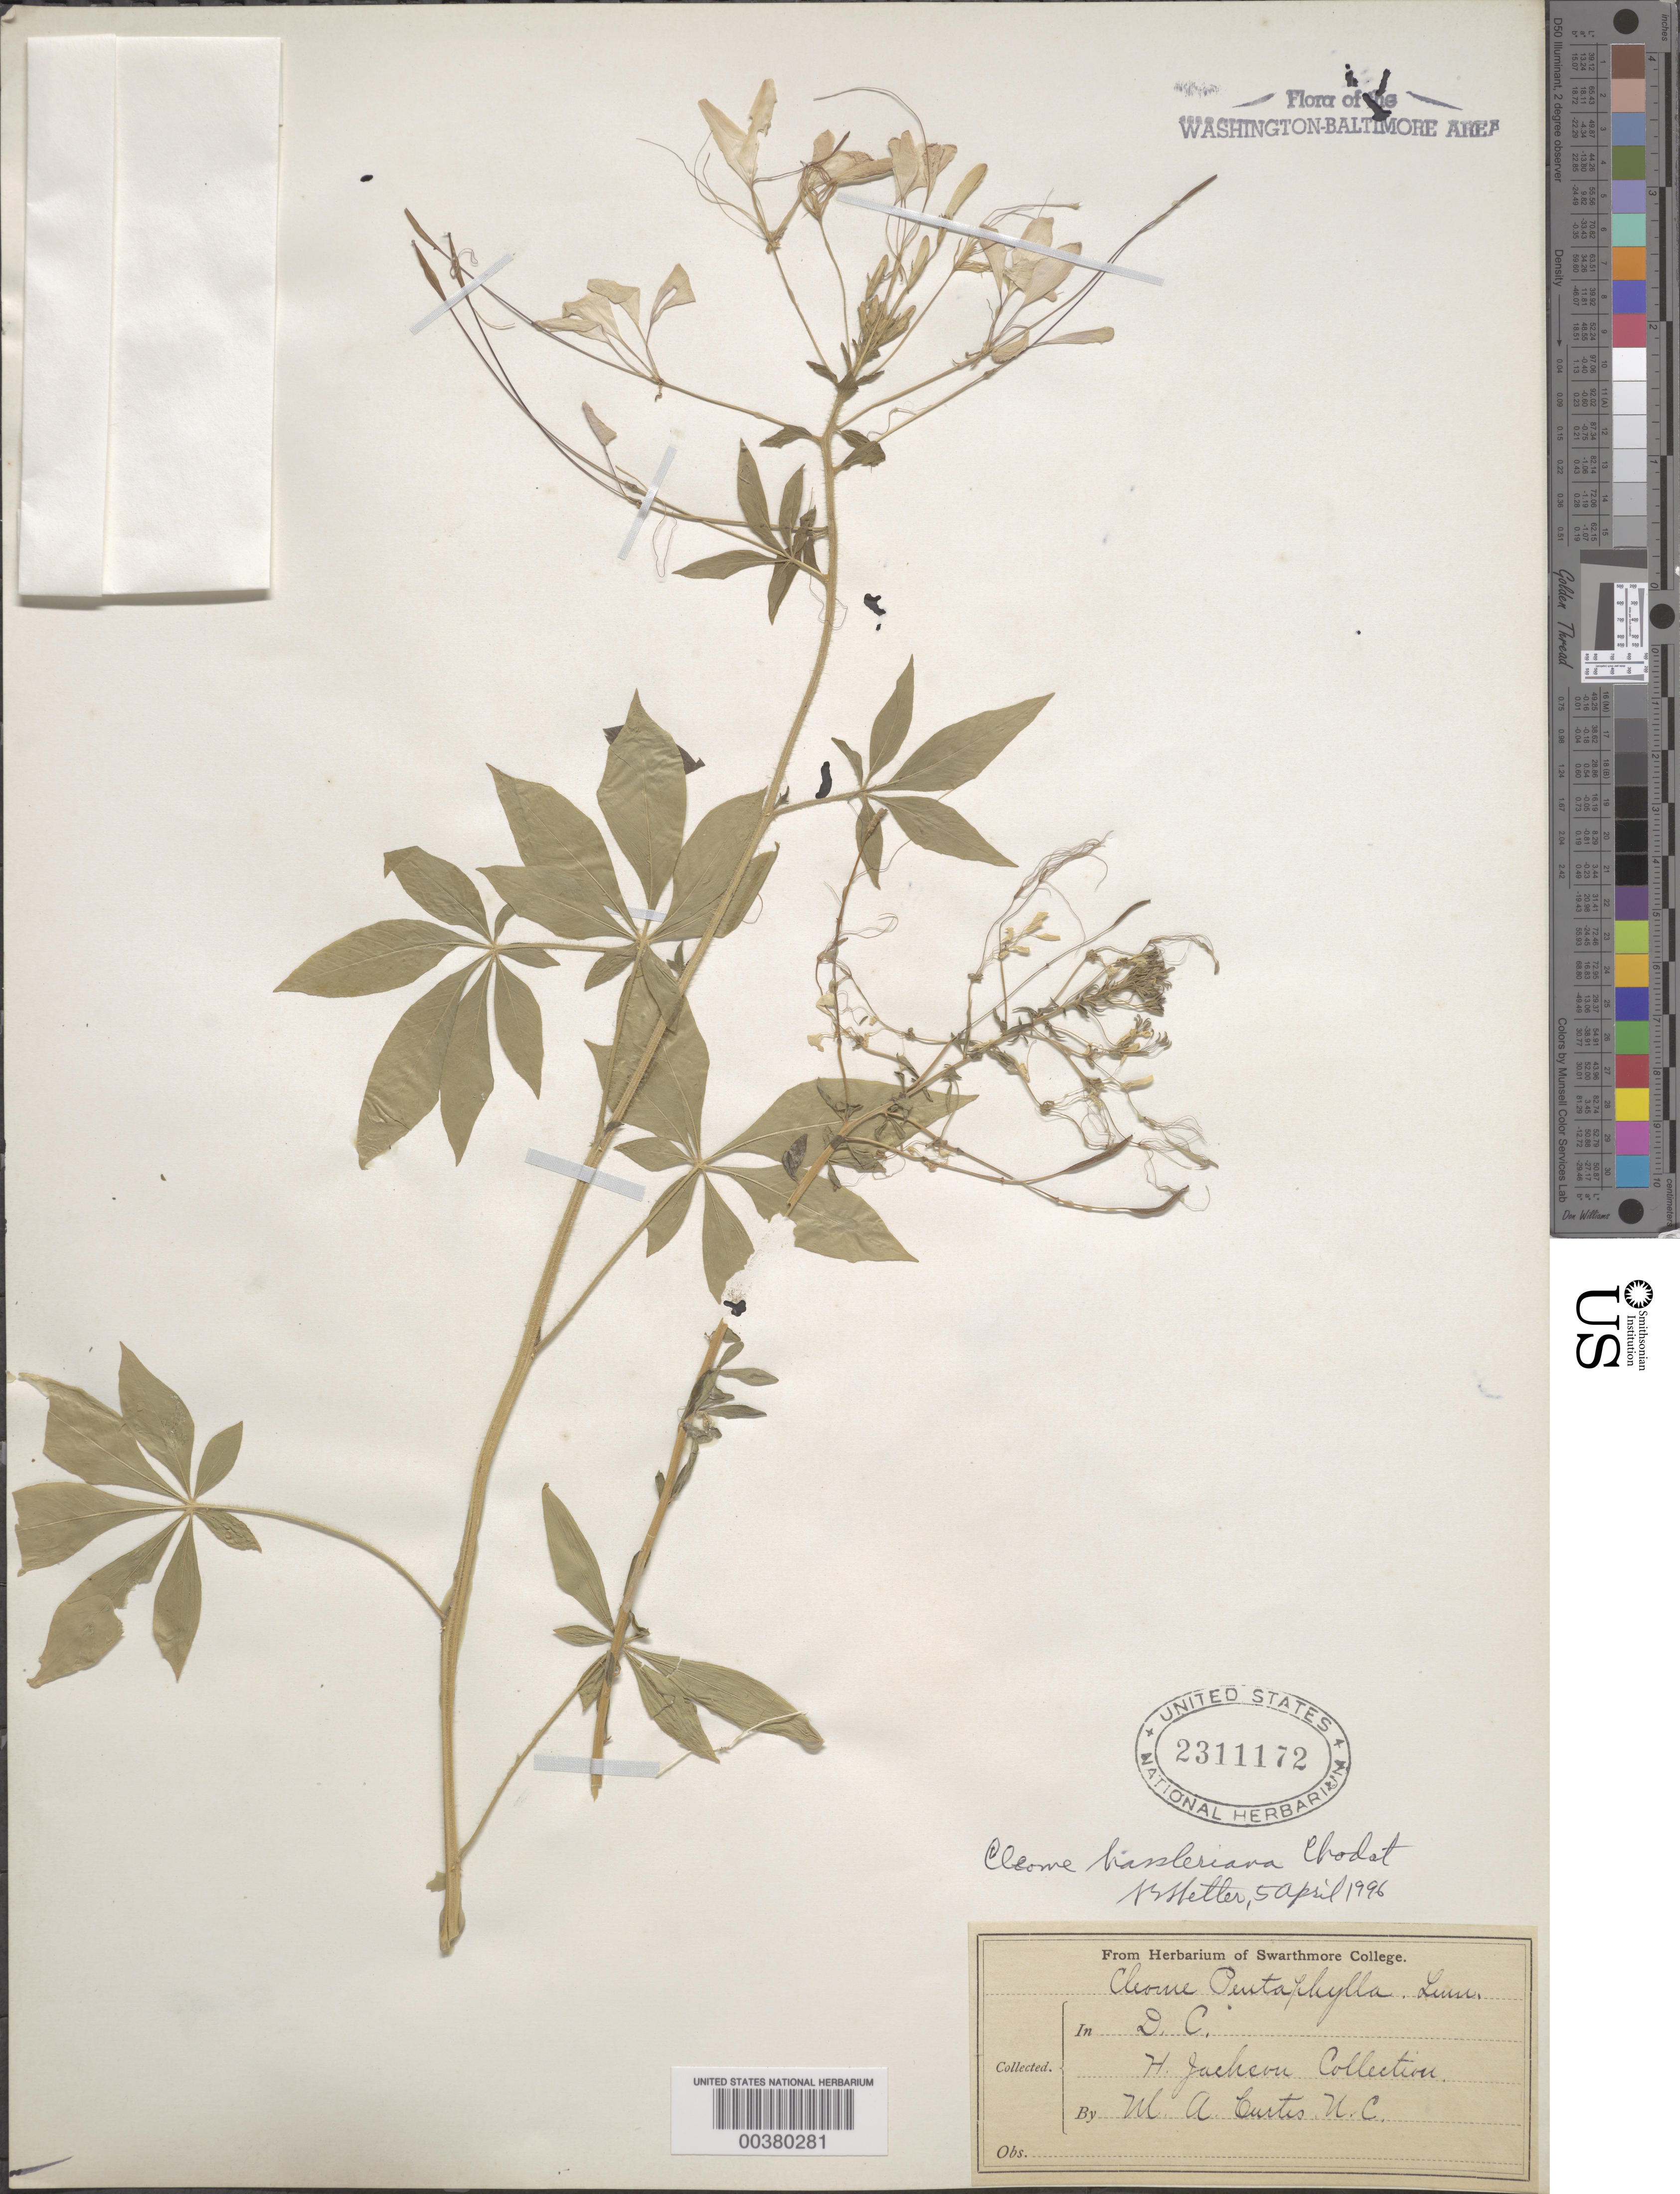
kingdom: Plantae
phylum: Tracheophyta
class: Magnoliopsida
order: Brassicales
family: Cleomaceae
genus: Tarenaya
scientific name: Tarenaya houtteana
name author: (Schltdl.) Soares Neto & Roalson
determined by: Strong, Mark T., (BOT), Smithsonian Institution - National Museum of Natural History (UNITED STATES)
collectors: M. A. Curtis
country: United States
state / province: District of Columbia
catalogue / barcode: US 2311172